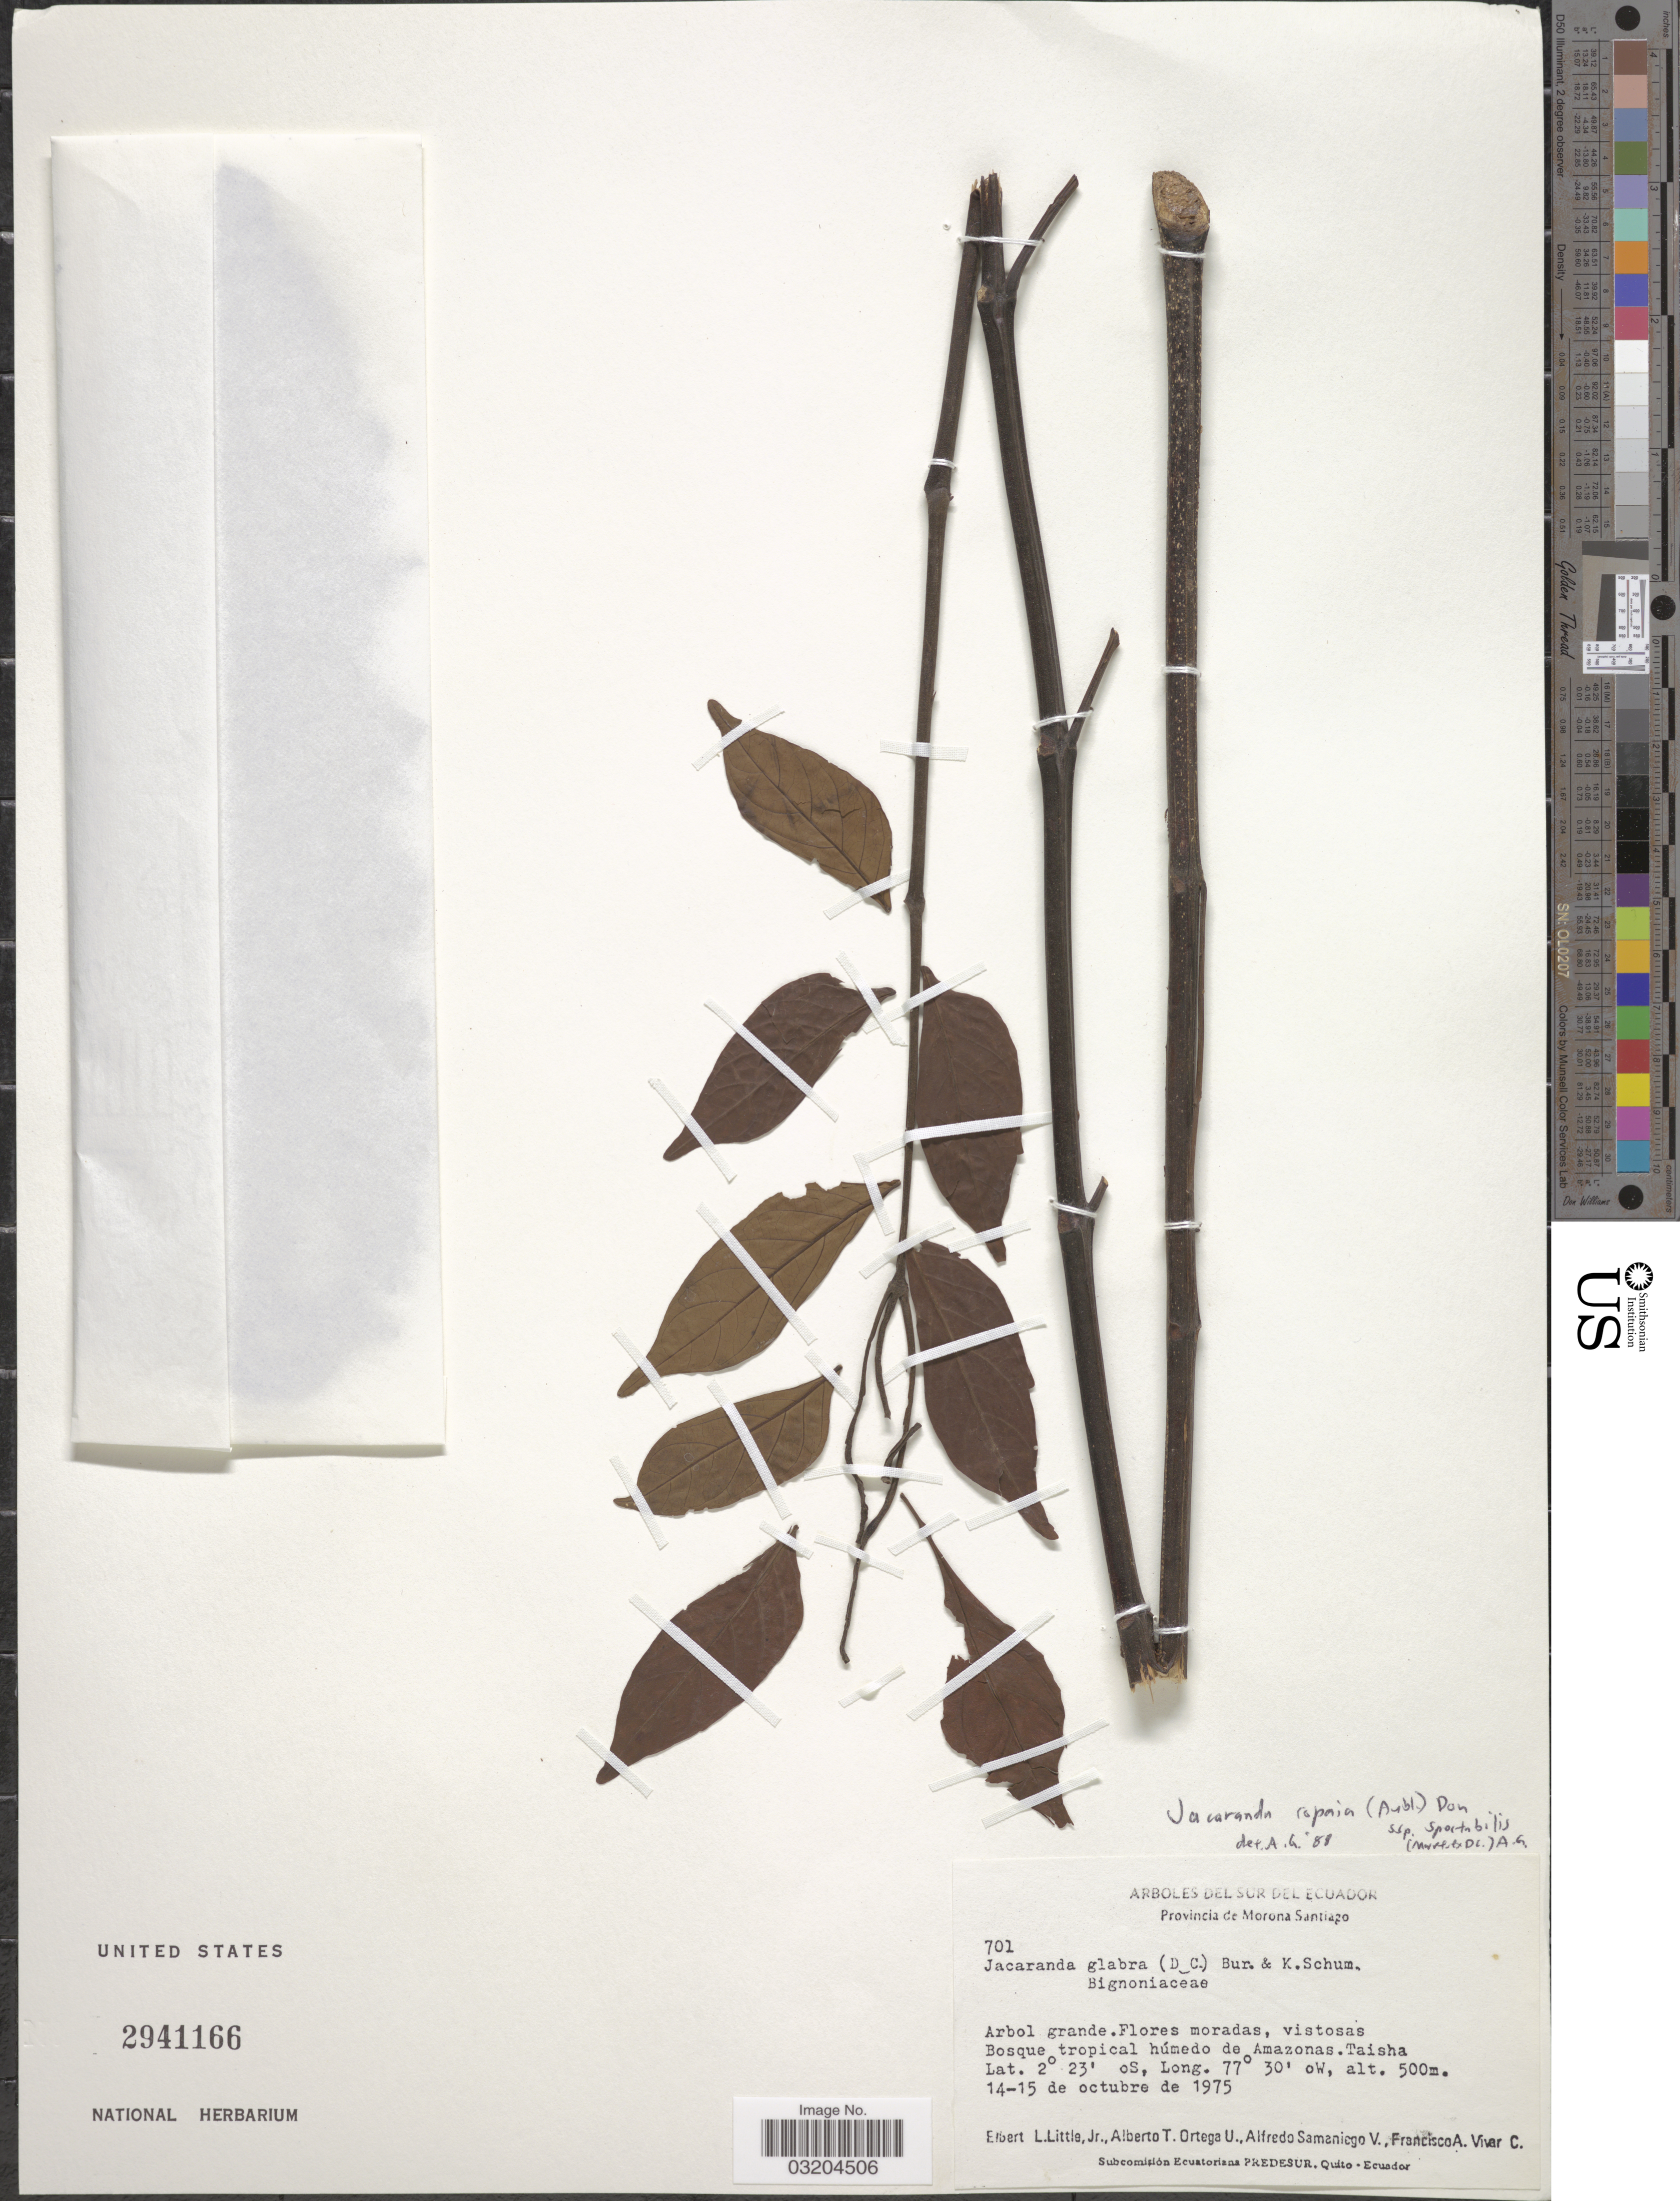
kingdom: Plantae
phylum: Tracheophyta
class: Magnoliopsida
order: Lamiales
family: Bignoniaceae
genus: Jacaranda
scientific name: Jacaranda copaia subsp. spectabilis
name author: (Mart. ex DC.) A.H. Gentry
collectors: E. L. Little, A. T. Ortega U., A. Samaniego & F. A. Vivar C.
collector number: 701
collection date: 1975-10-14/1975-10-15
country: Ecuador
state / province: Morona-Santiago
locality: Sur del Ecuador. Bosque tropical húmedo de Amazonas. Taisha.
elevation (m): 500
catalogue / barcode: US 2941166